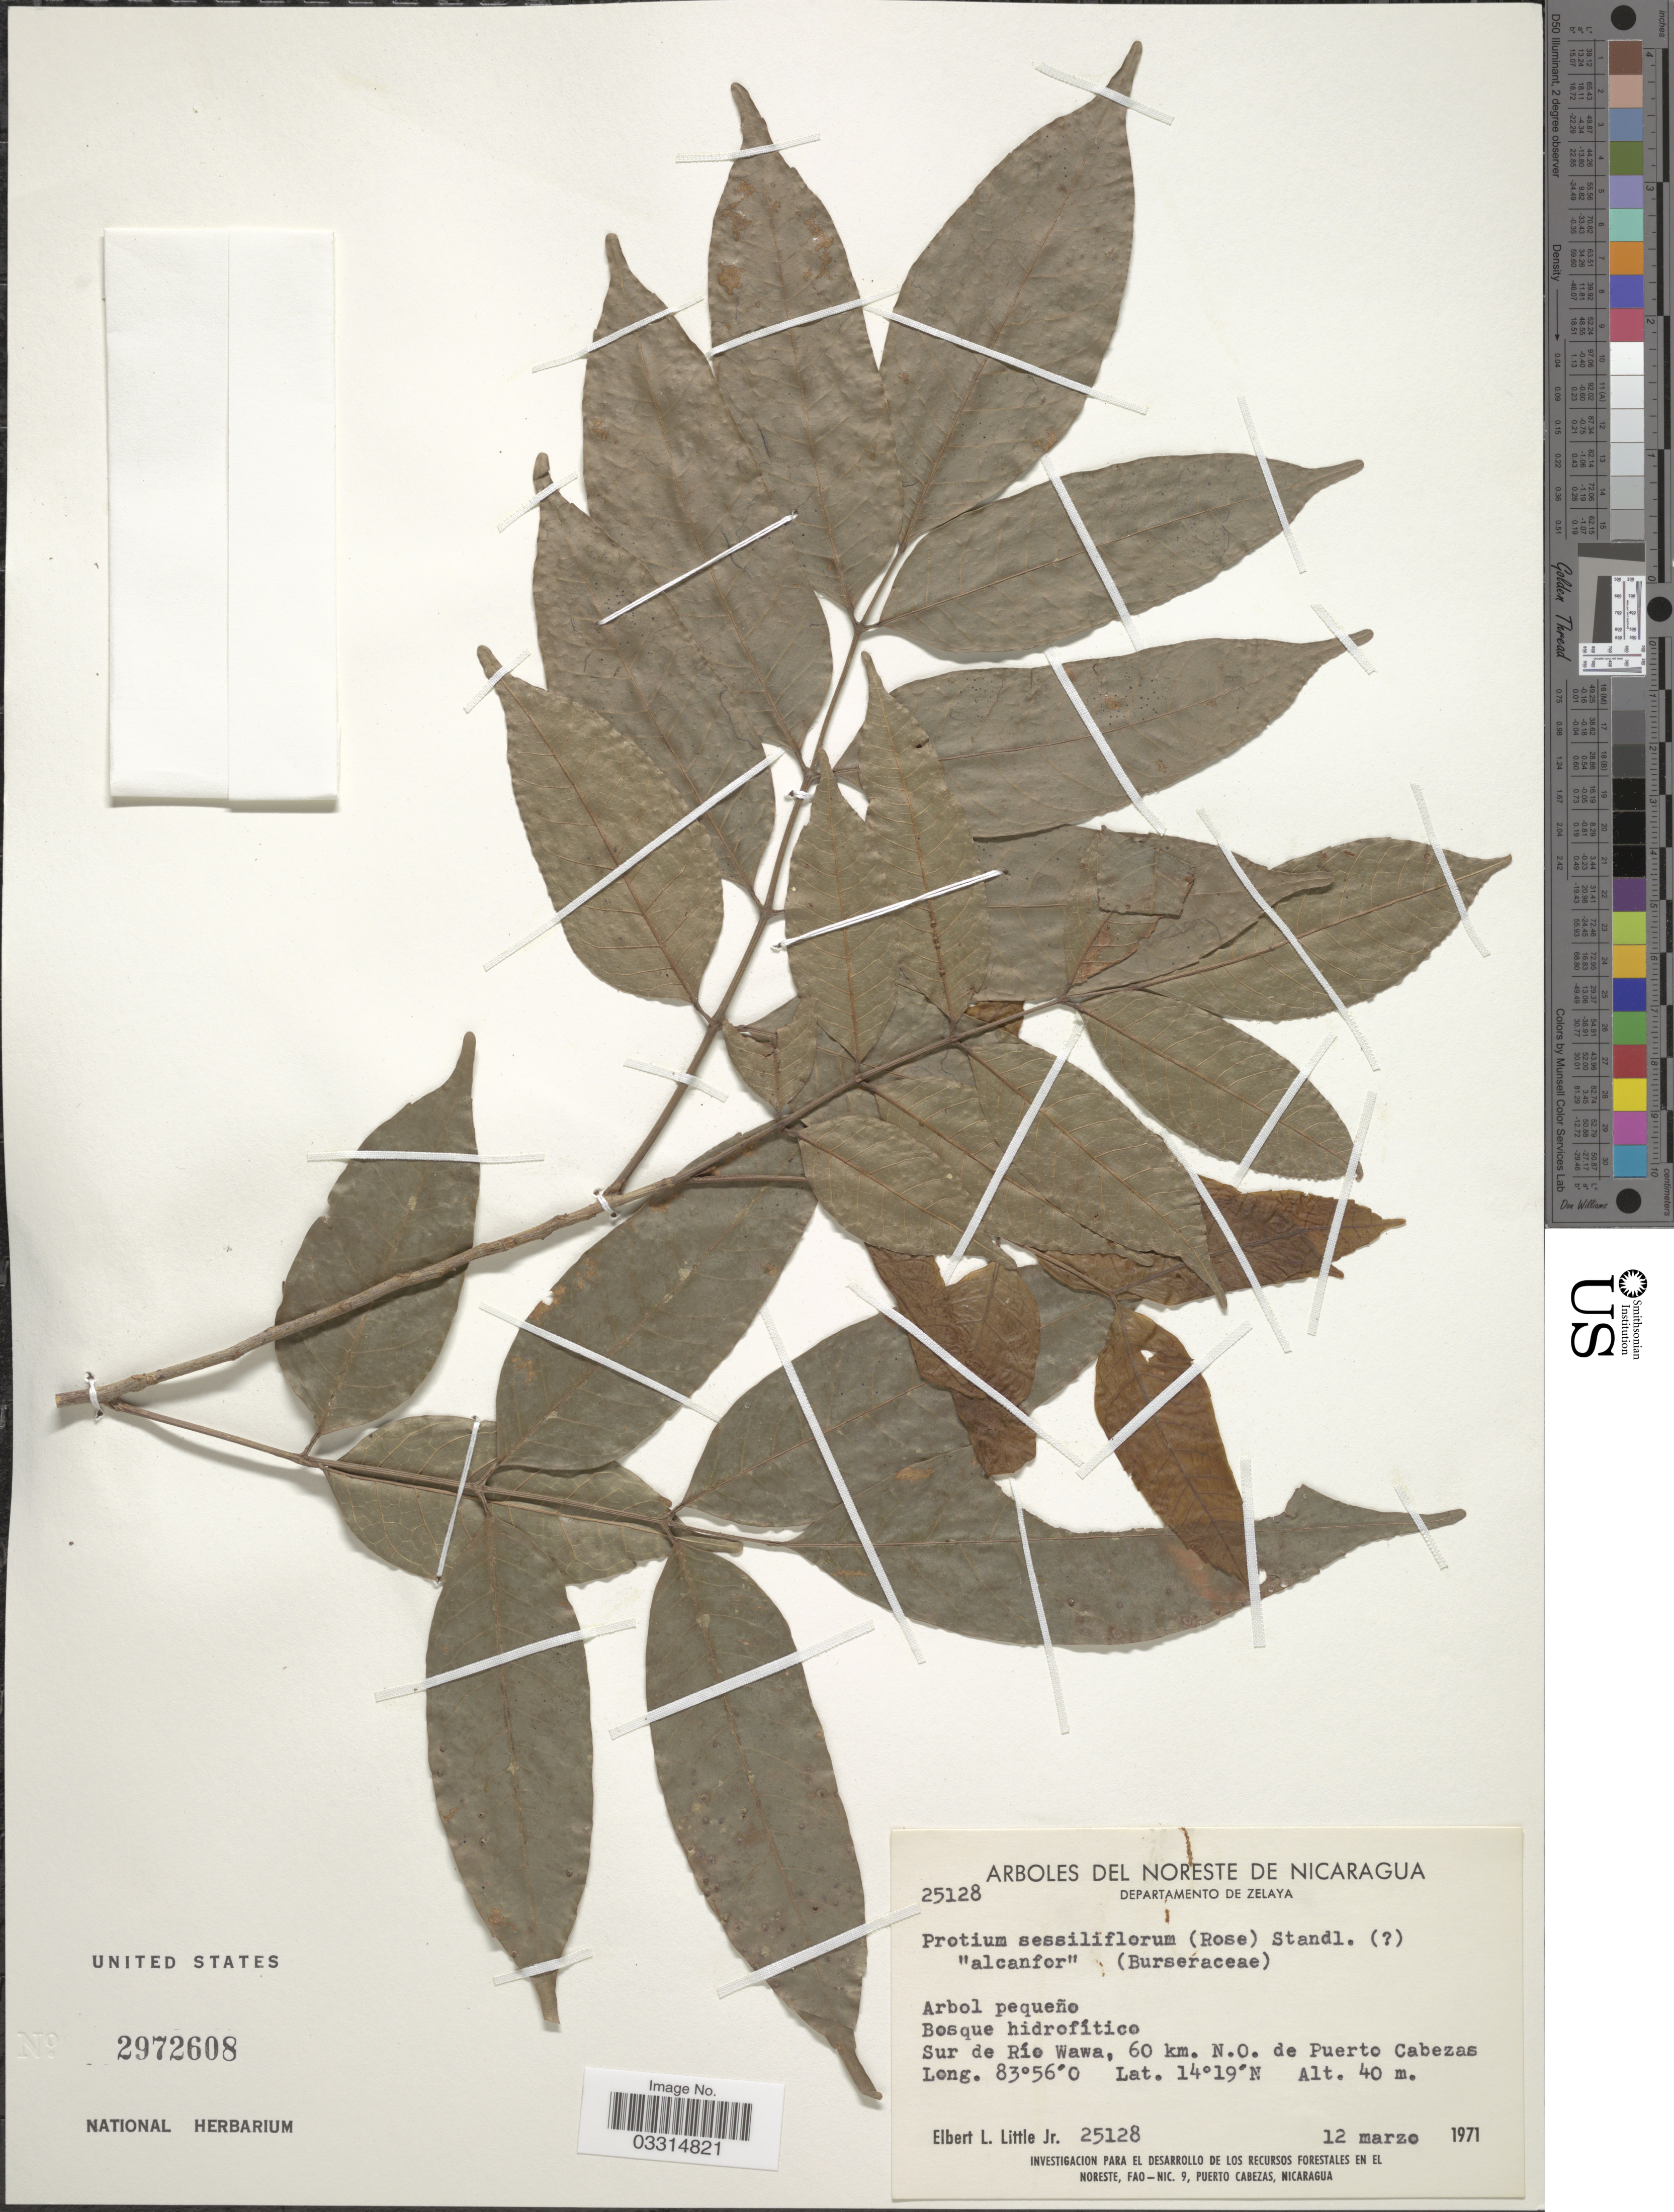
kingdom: Plantae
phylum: Tracheophyta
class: Magnoliopsida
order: Sapindales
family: Burseraceae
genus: Protium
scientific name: Protium confusum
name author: (Rose) Pittier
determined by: Pool, A., (MO), Missouri Botanical Garden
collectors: E. L. Little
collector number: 25128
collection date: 1971-03-12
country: Nicaragua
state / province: Atlántico Norte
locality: Noreste de Nicaragua, Departamento de Zelaya, Sur de Río Wawa, 60 km. N.O. de Puerto Cabezas.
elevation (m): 40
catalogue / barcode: US 2972608